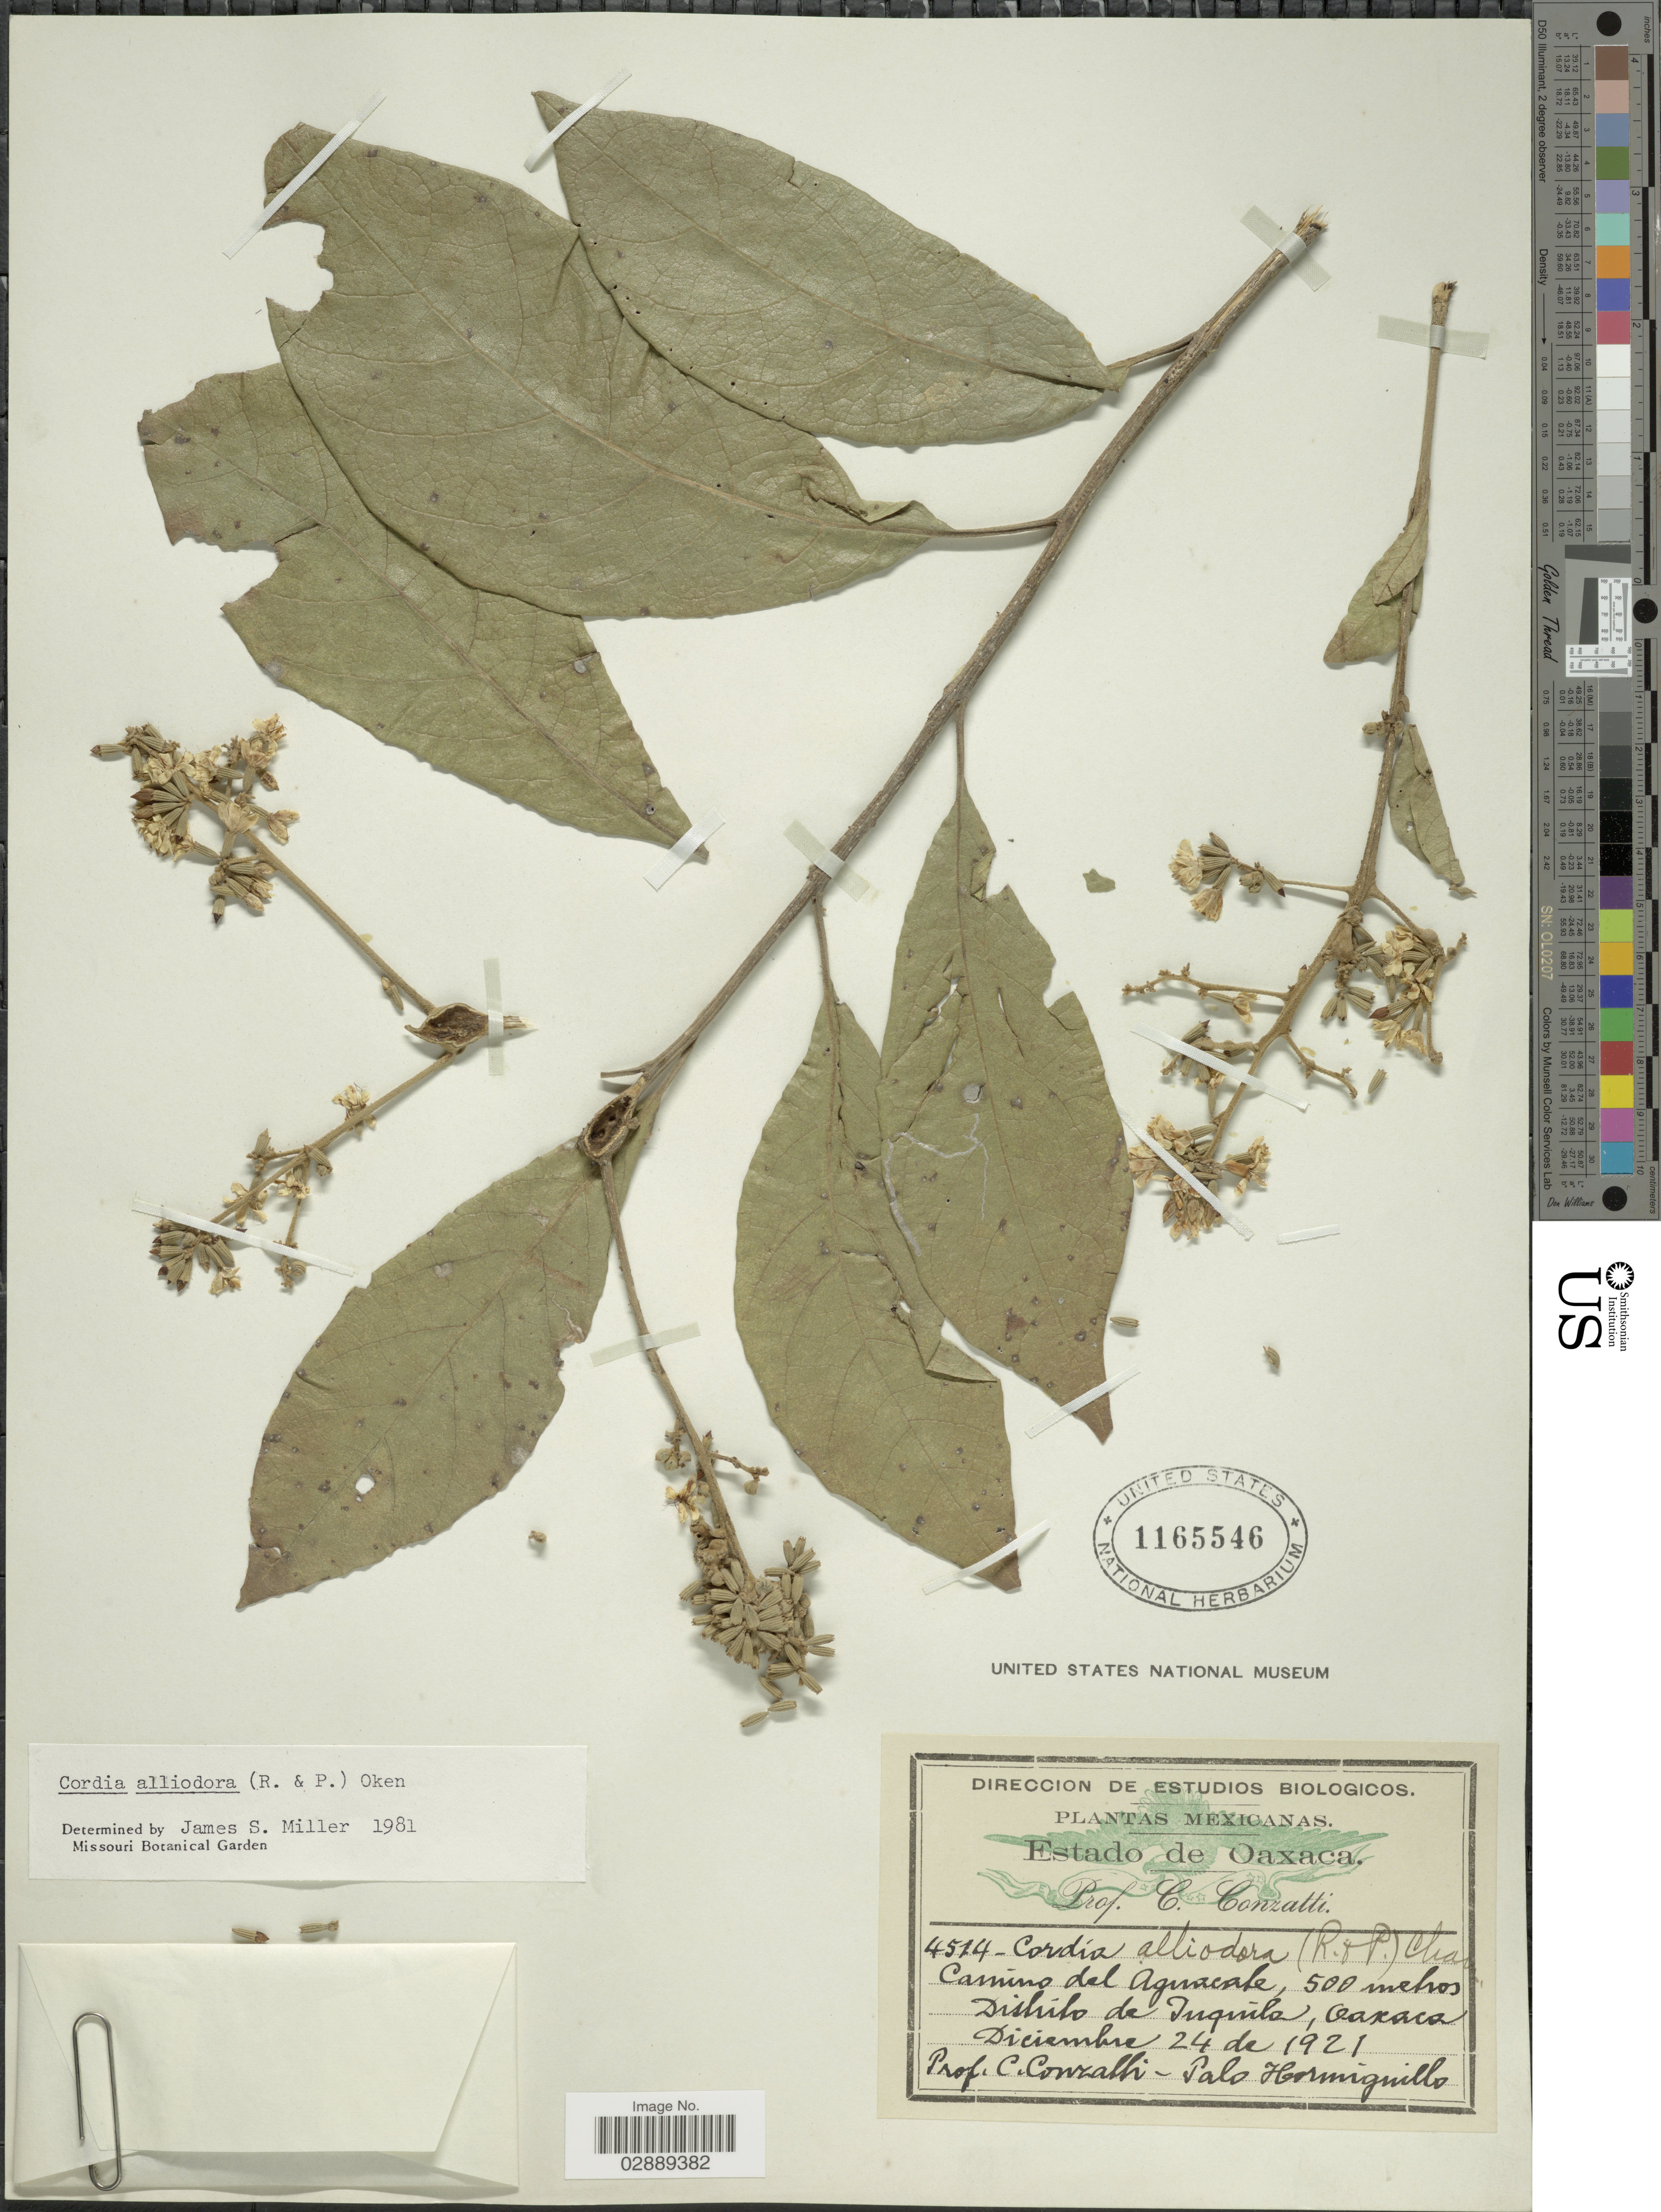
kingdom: Plantae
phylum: Tracheophyta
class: Magnoliopsida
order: Boraginales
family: Cordiaceae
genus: Cordia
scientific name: Cordia alliodora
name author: (Ruiz & Pav.) Oken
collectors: C. Conzatti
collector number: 4514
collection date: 1921-12-24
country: Mexico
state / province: Oaxaca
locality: Camino del Aguacale, Distrito de Juquila.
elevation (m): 500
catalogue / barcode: US 1165546